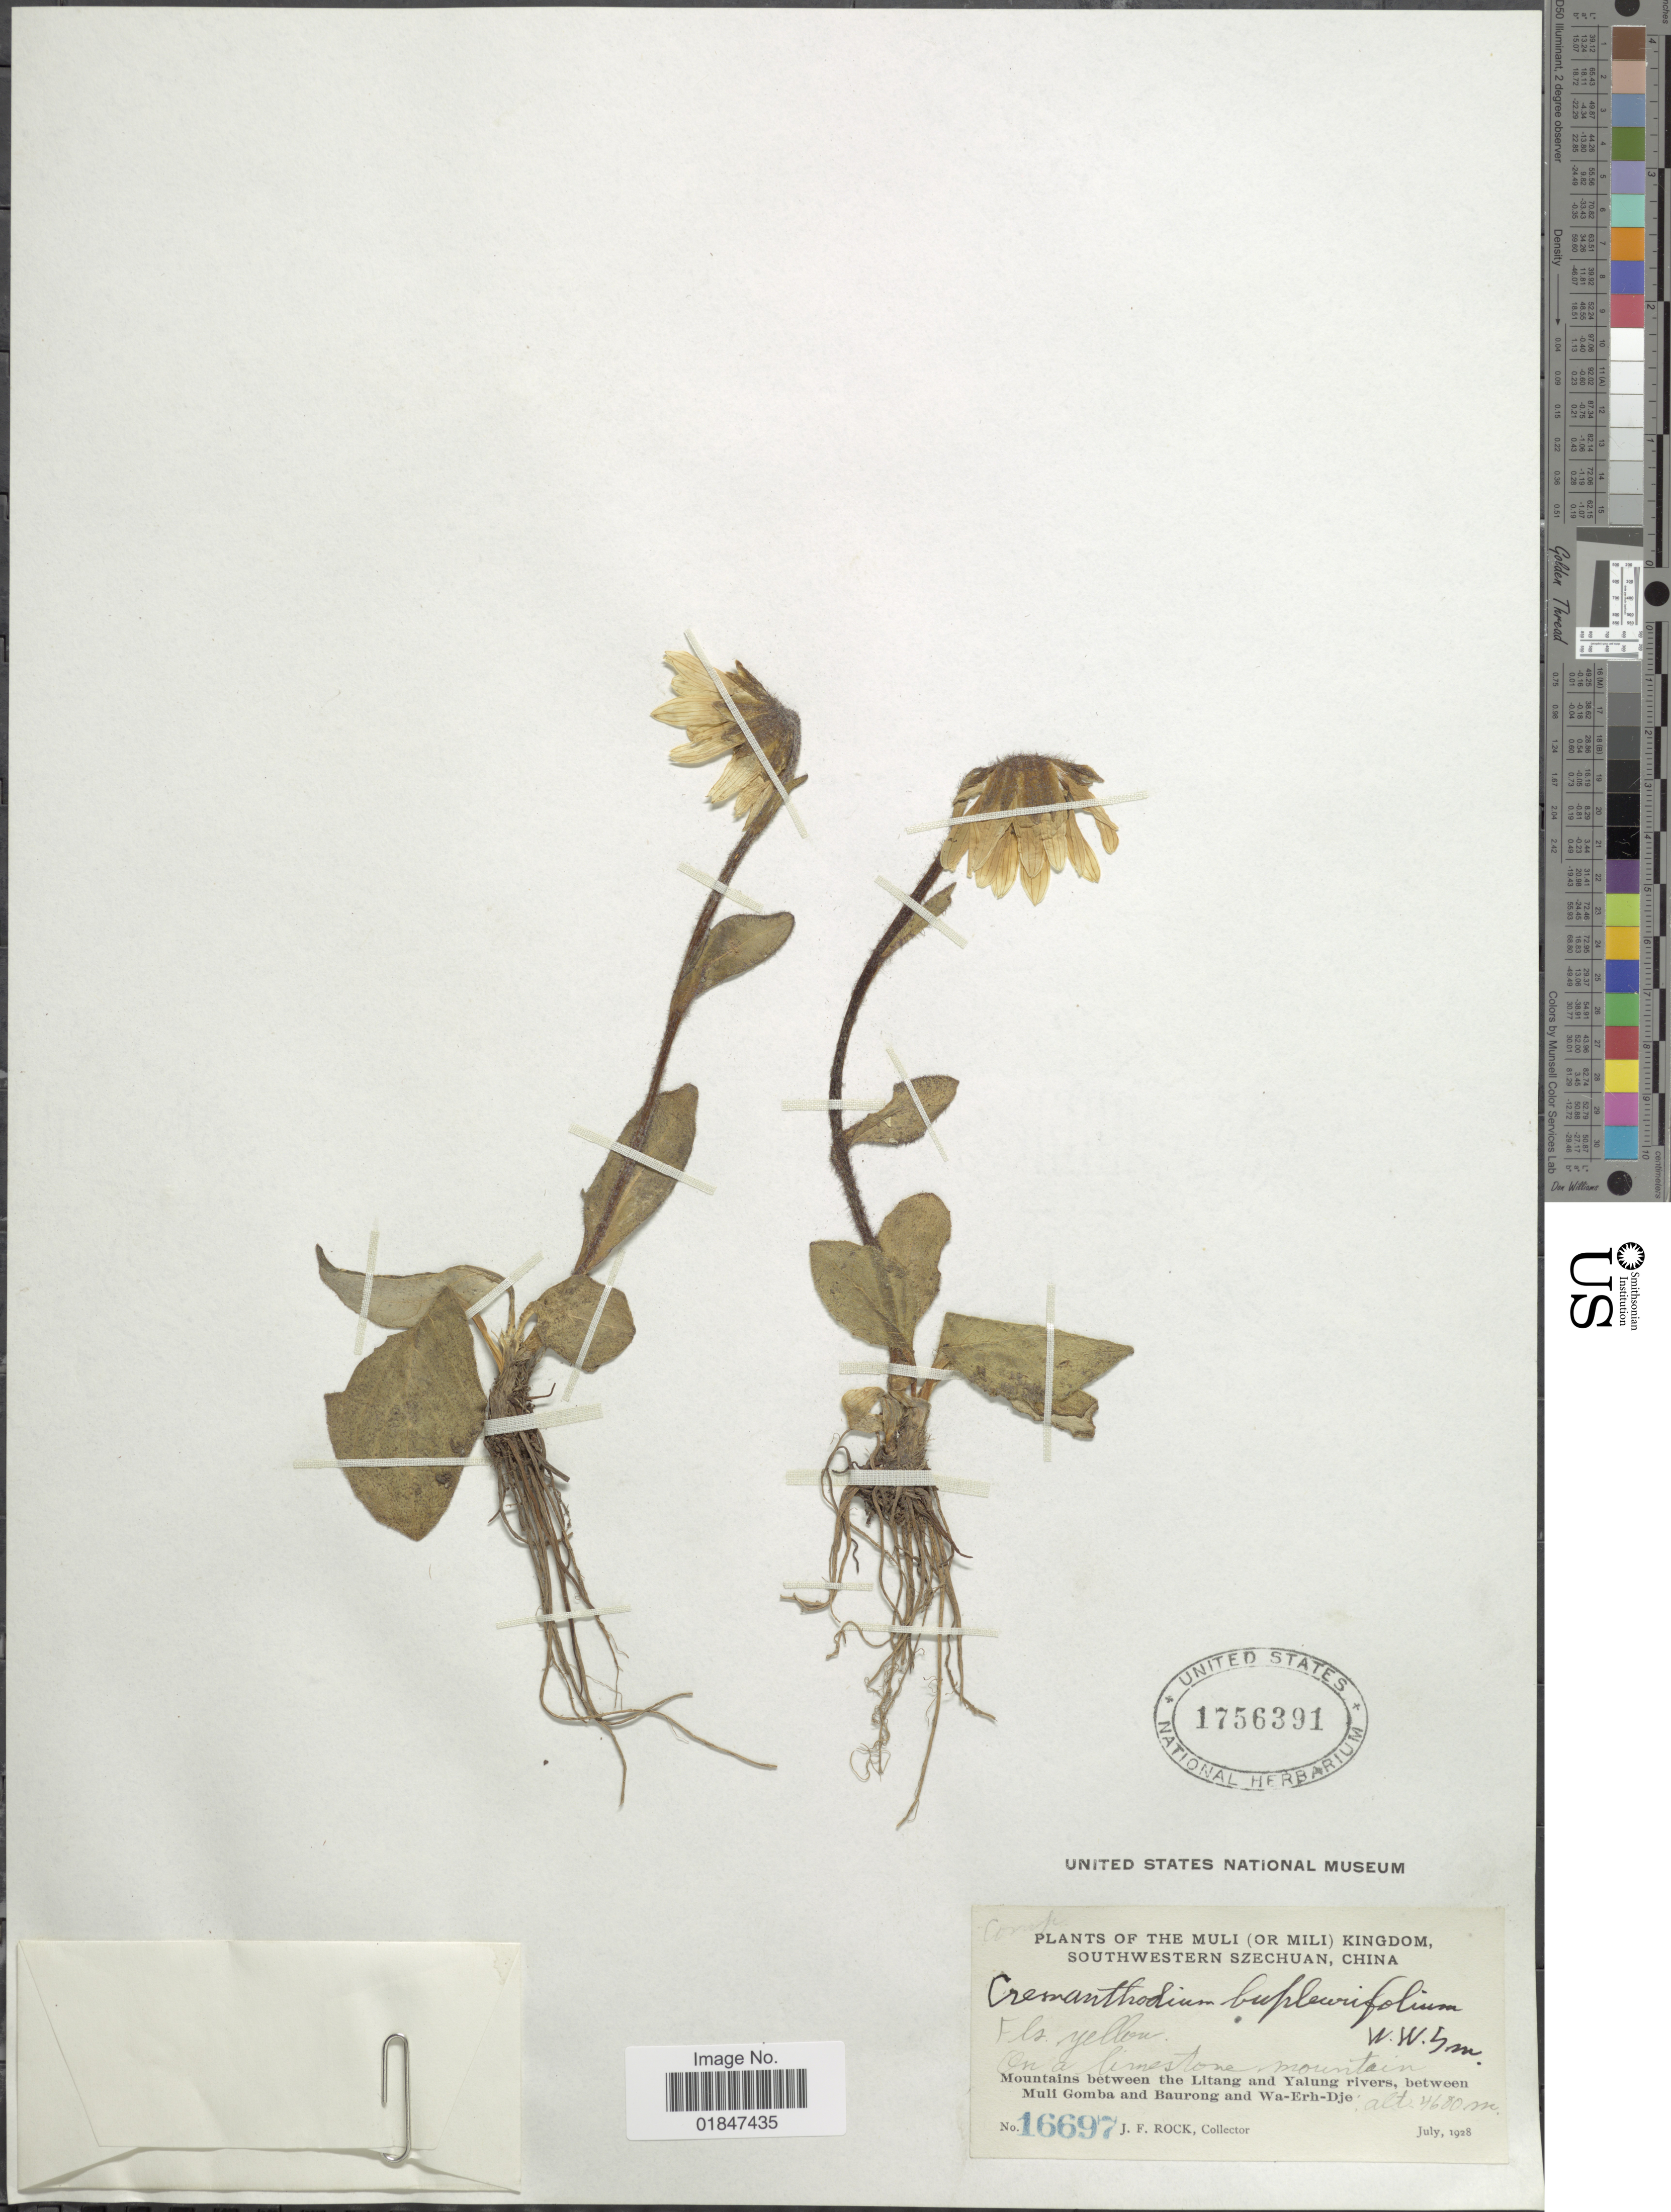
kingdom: Plantae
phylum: Tracheophyta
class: Magnoliopsida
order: Asterales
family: Asteraceae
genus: Cremanthodium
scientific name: Cremanthodium bupleurifolium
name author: W.W. Sm.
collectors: J. Rock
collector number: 16697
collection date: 1928-07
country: China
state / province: Sichuan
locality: The Muli (or Mili) Kingdon, Southwestern Szechuan, Mountains between the Litang and Yalung rivers, between Muli Gomba and Baurong and Wa-Erh-Dje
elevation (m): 4600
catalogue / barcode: US 1756391